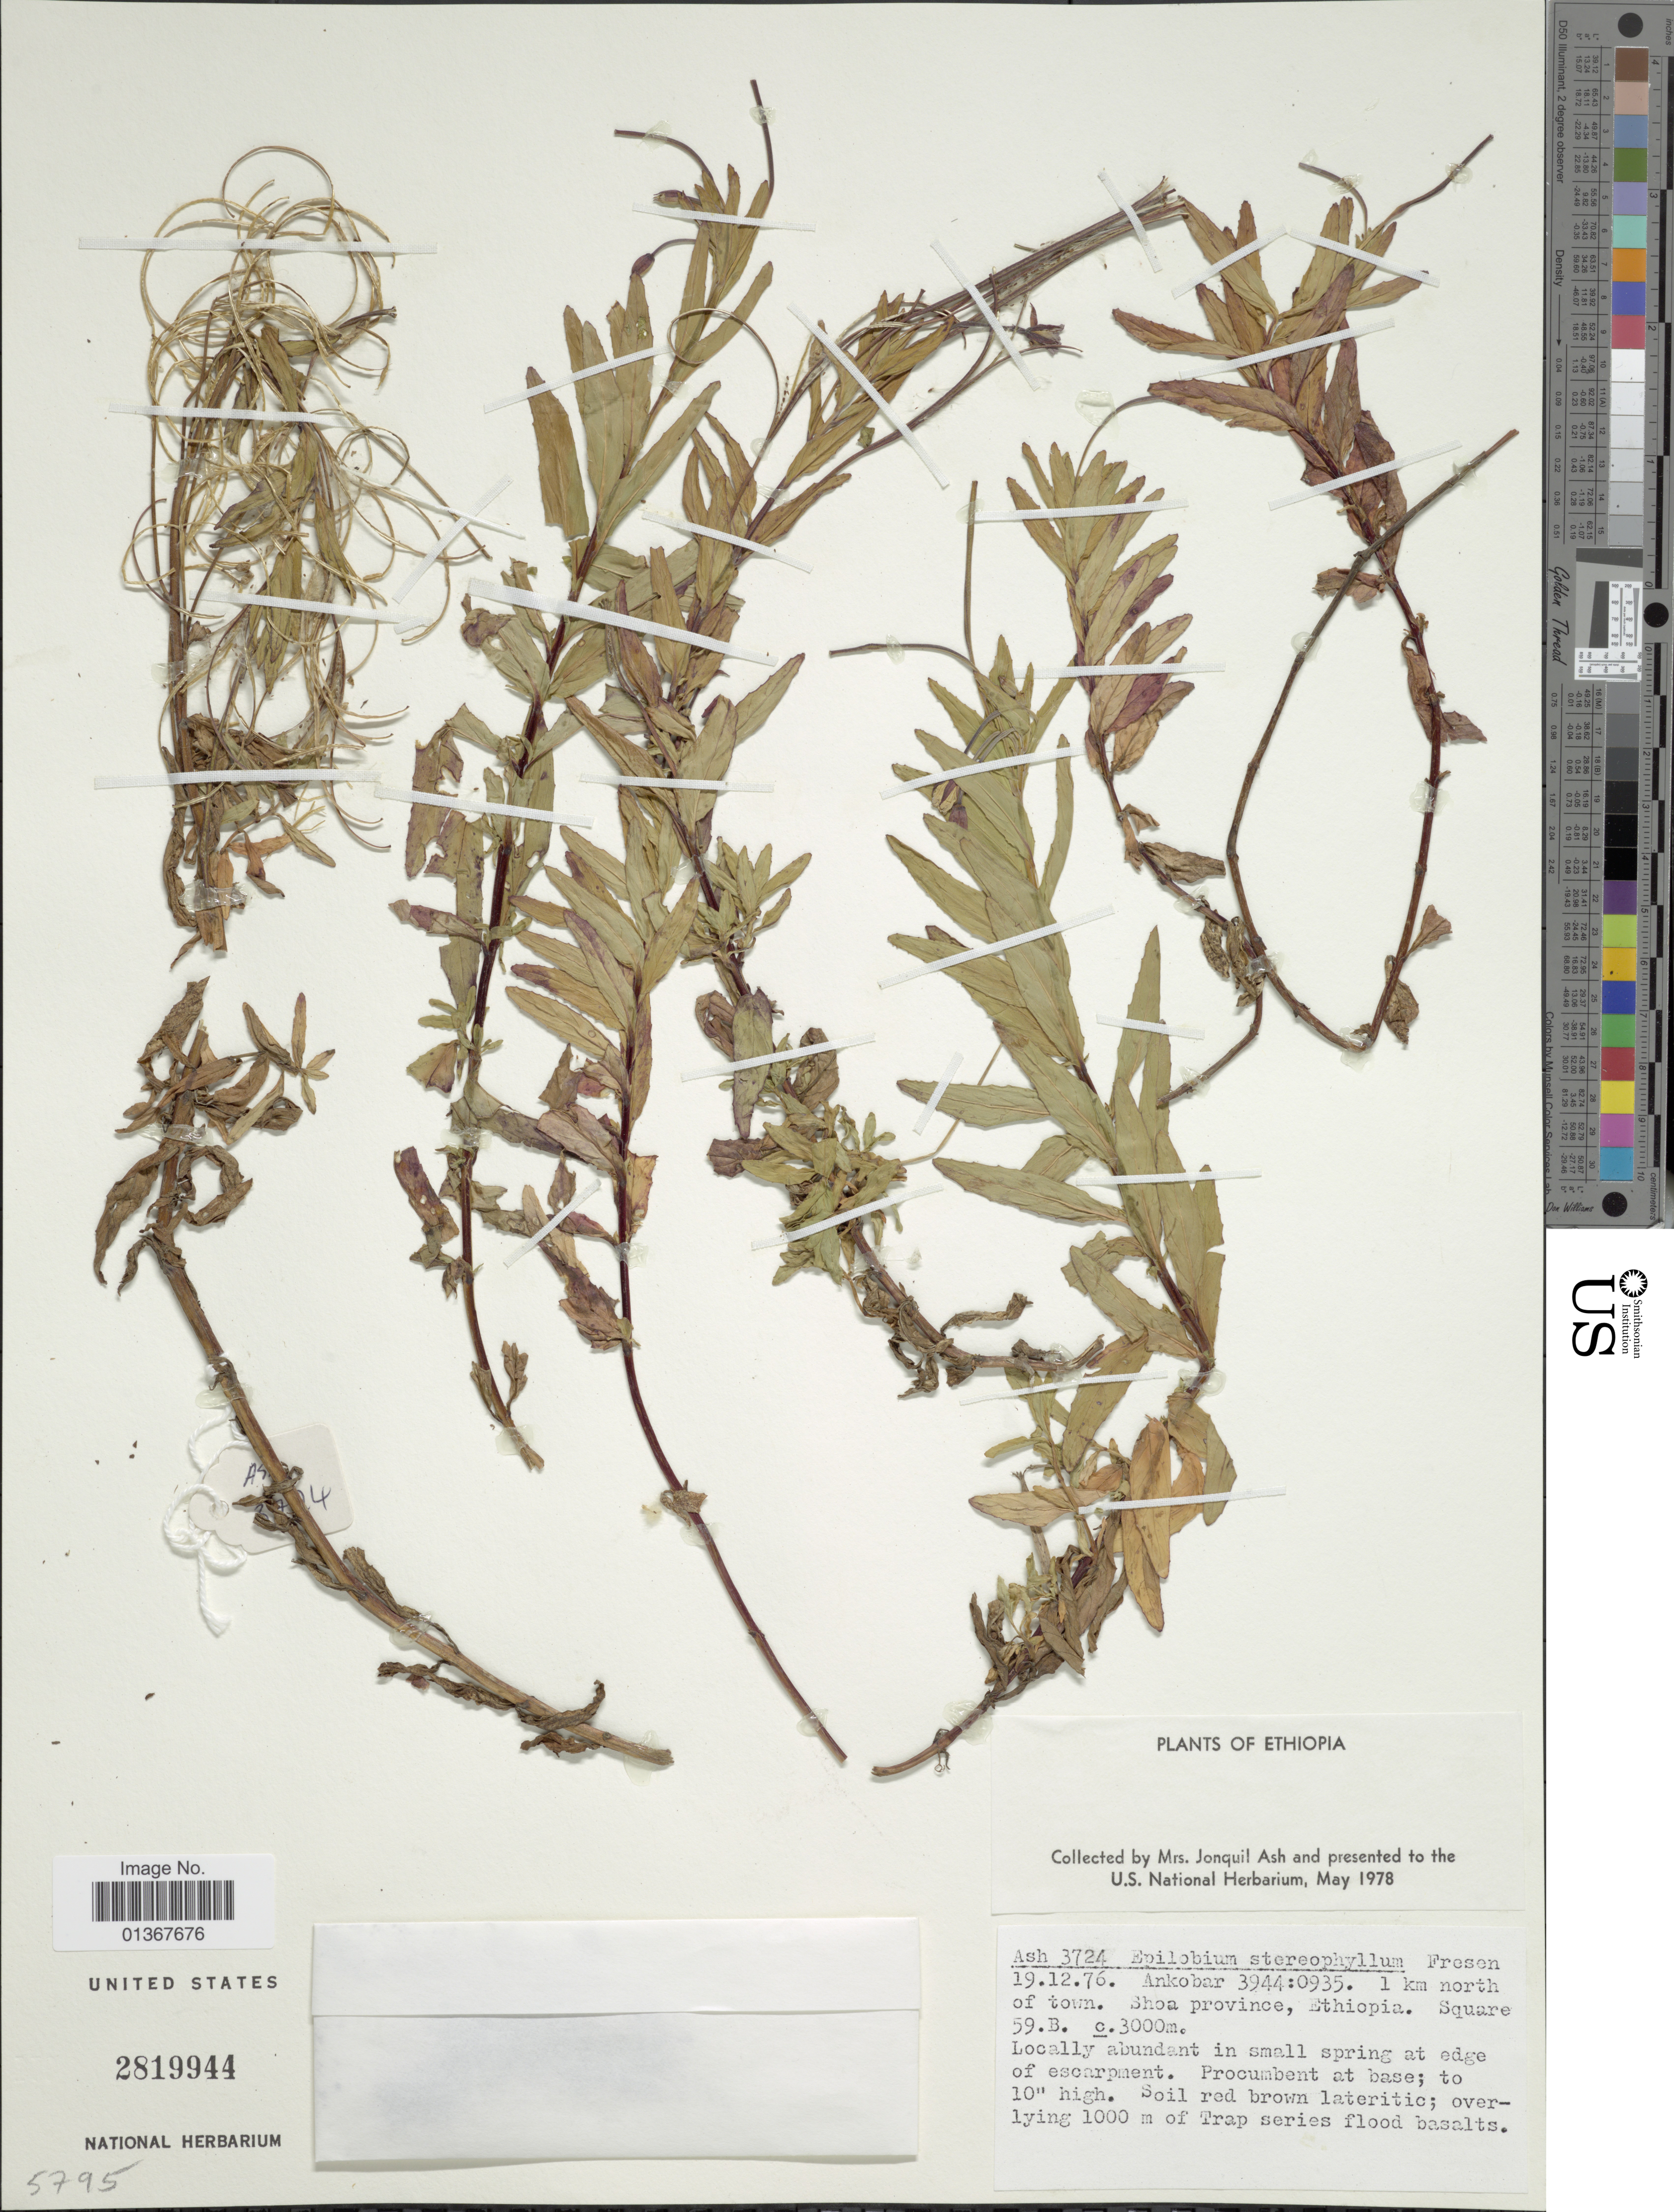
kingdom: Plantae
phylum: Tracheophyta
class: Magnoliopsida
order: Myrtales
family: Onagraceae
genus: Epilobium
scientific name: Epilobium stereophyllum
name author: Fresen.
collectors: J. Ash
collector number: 3724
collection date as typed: Transcribed d/m/y: 19/12/76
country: Ethiopia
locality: Ankobar 3944:0935. 1 km north of town. Shoa province.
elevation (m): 3000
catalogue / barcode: US 2819944